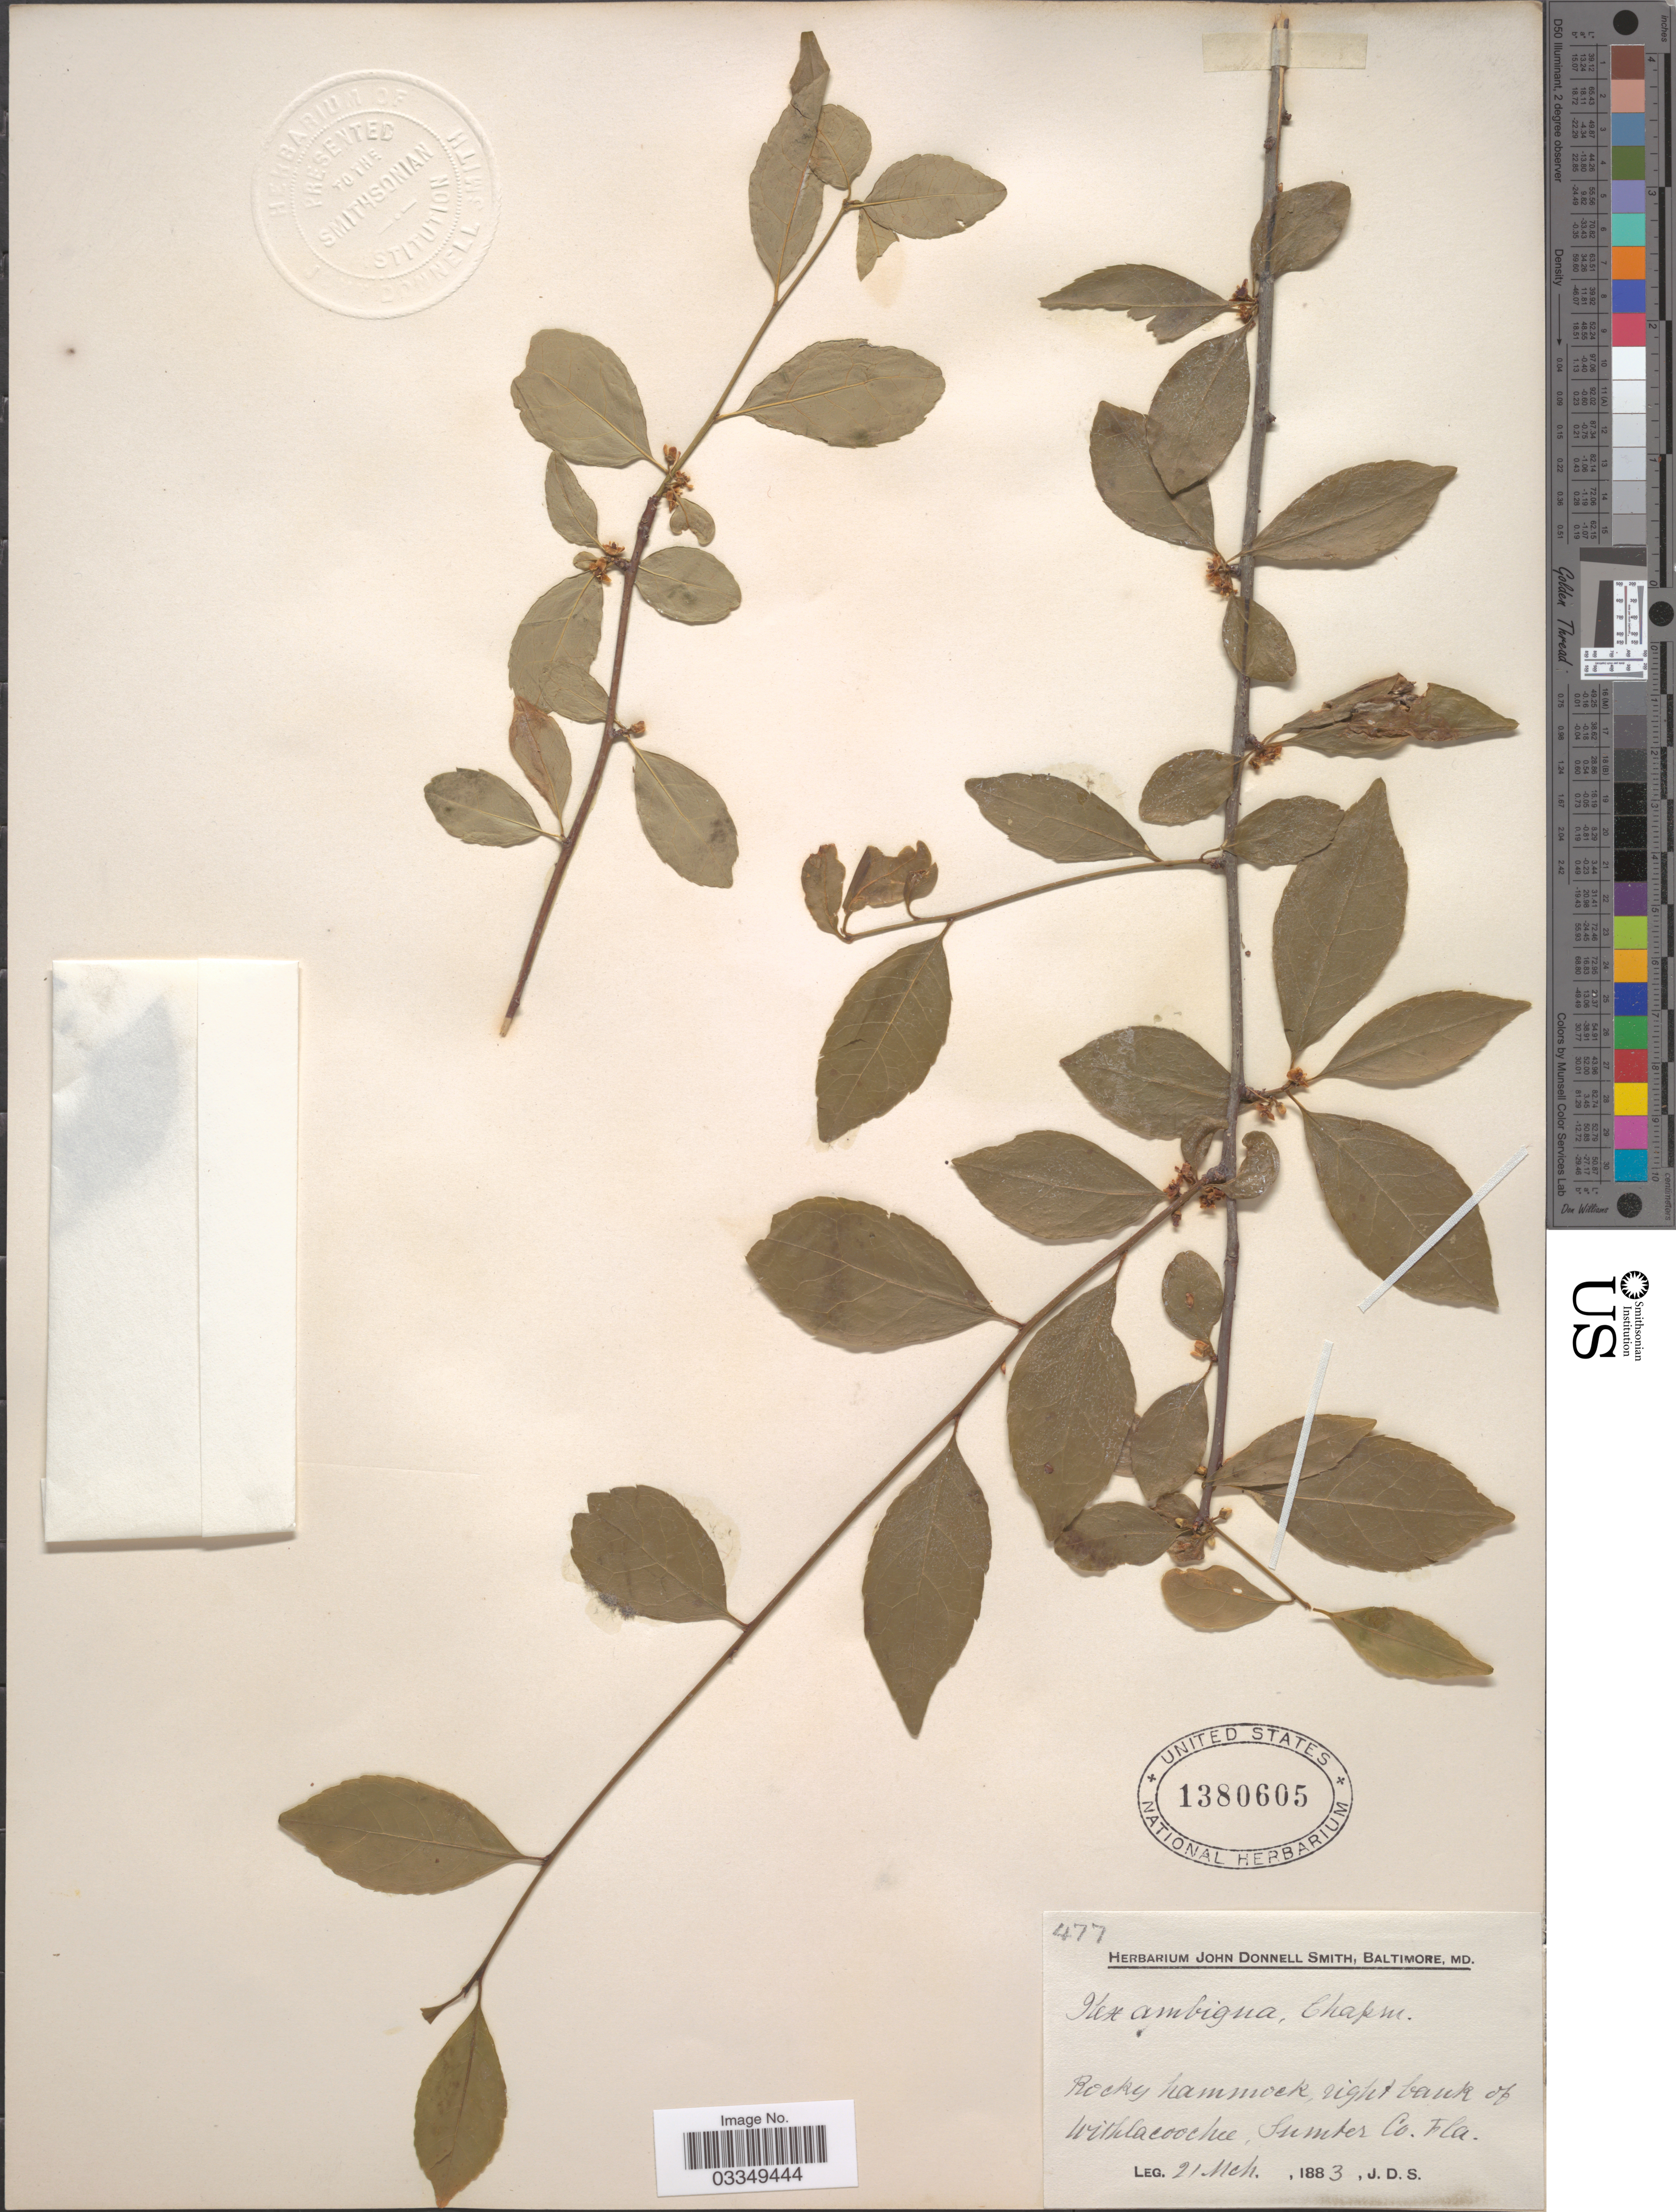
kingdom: Plantae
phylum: Tracheophyta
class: Magnoliopsida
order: Aquifoliales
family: Aquifoliaceae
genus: Ilex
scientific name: Ilex ambigua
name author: Chapm.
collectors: J. Donnell Smith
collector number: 477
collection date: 1883-03-21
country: United States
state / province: Florida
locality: Rocky hammock, right bank of Withlacoochee, Sumter Co.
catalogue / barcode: US 1380605